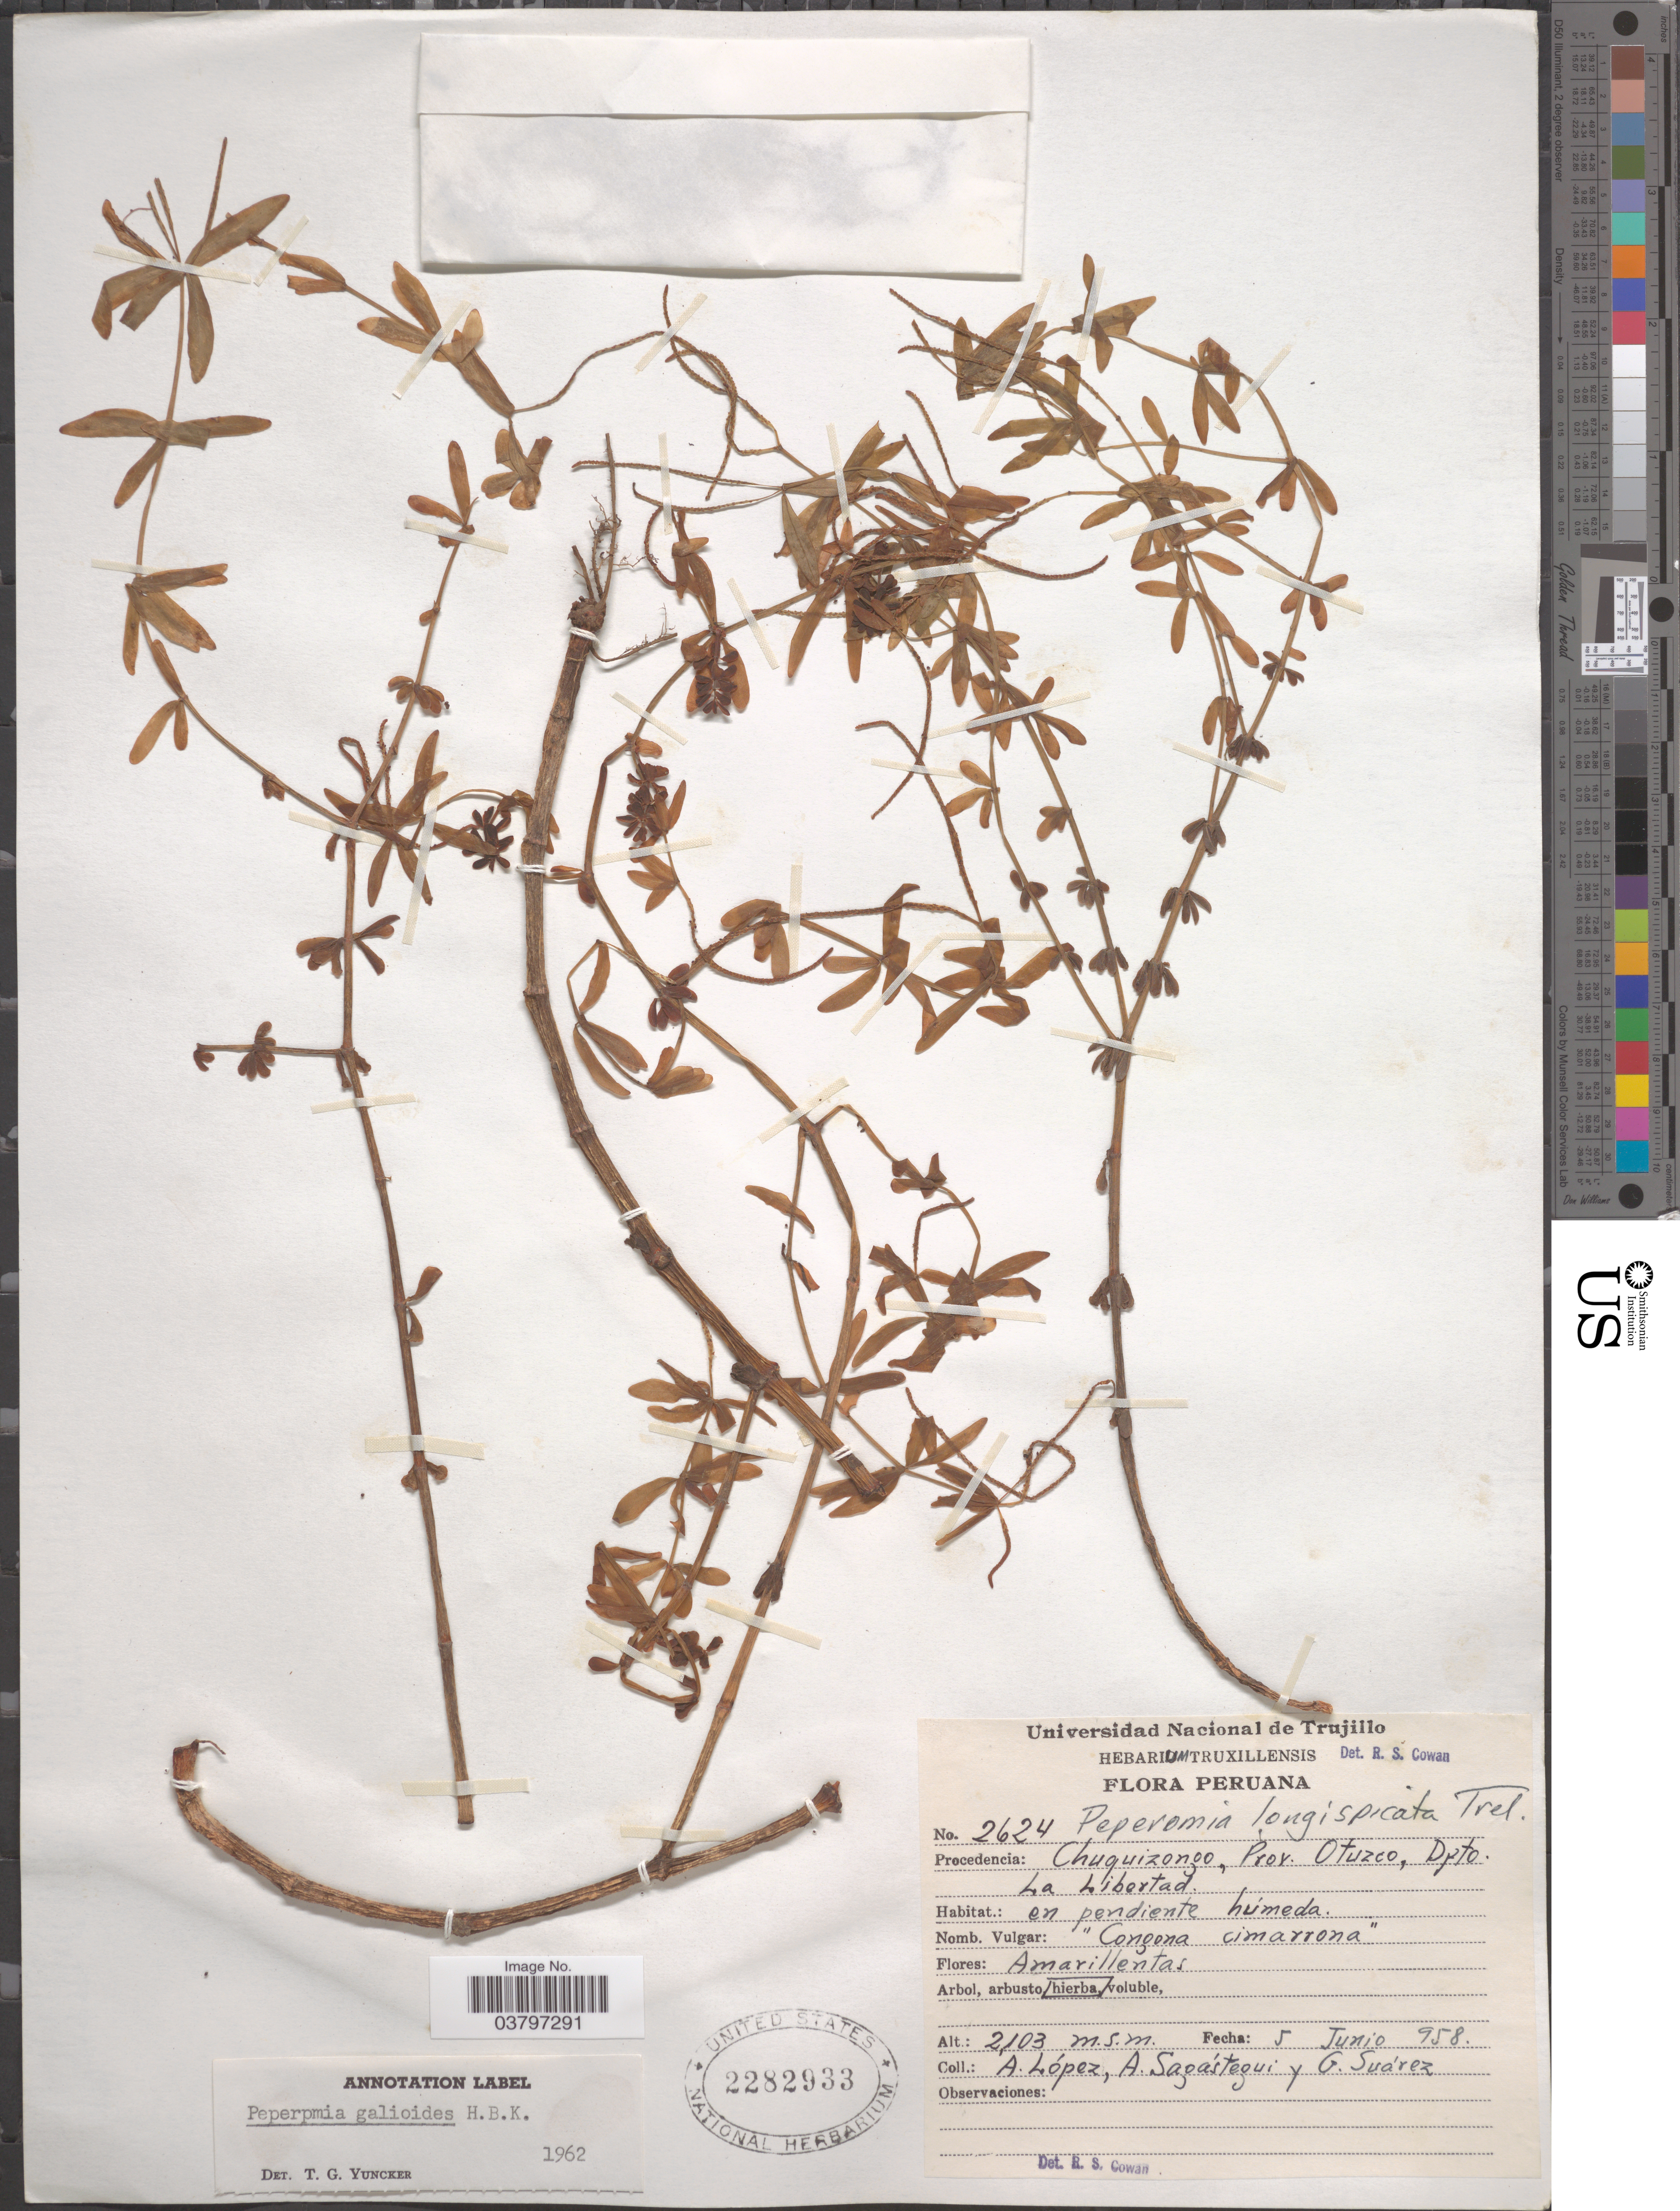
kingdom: Plantae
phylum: Tracheophyta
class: Magnoliopsida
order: Piperales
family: Piperaceae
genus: Peperomia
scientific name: Peperomia galioides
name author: Kunth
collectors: A. López, A. Sagastegui & G. Suárez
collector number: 2624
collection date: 1958-06-05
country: Peru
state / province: La Libertad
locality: Procedencia: Chuquizongo, Prov. Otuzco, Dpto. La Libertad.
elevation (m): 2103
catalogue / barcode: US 2282933